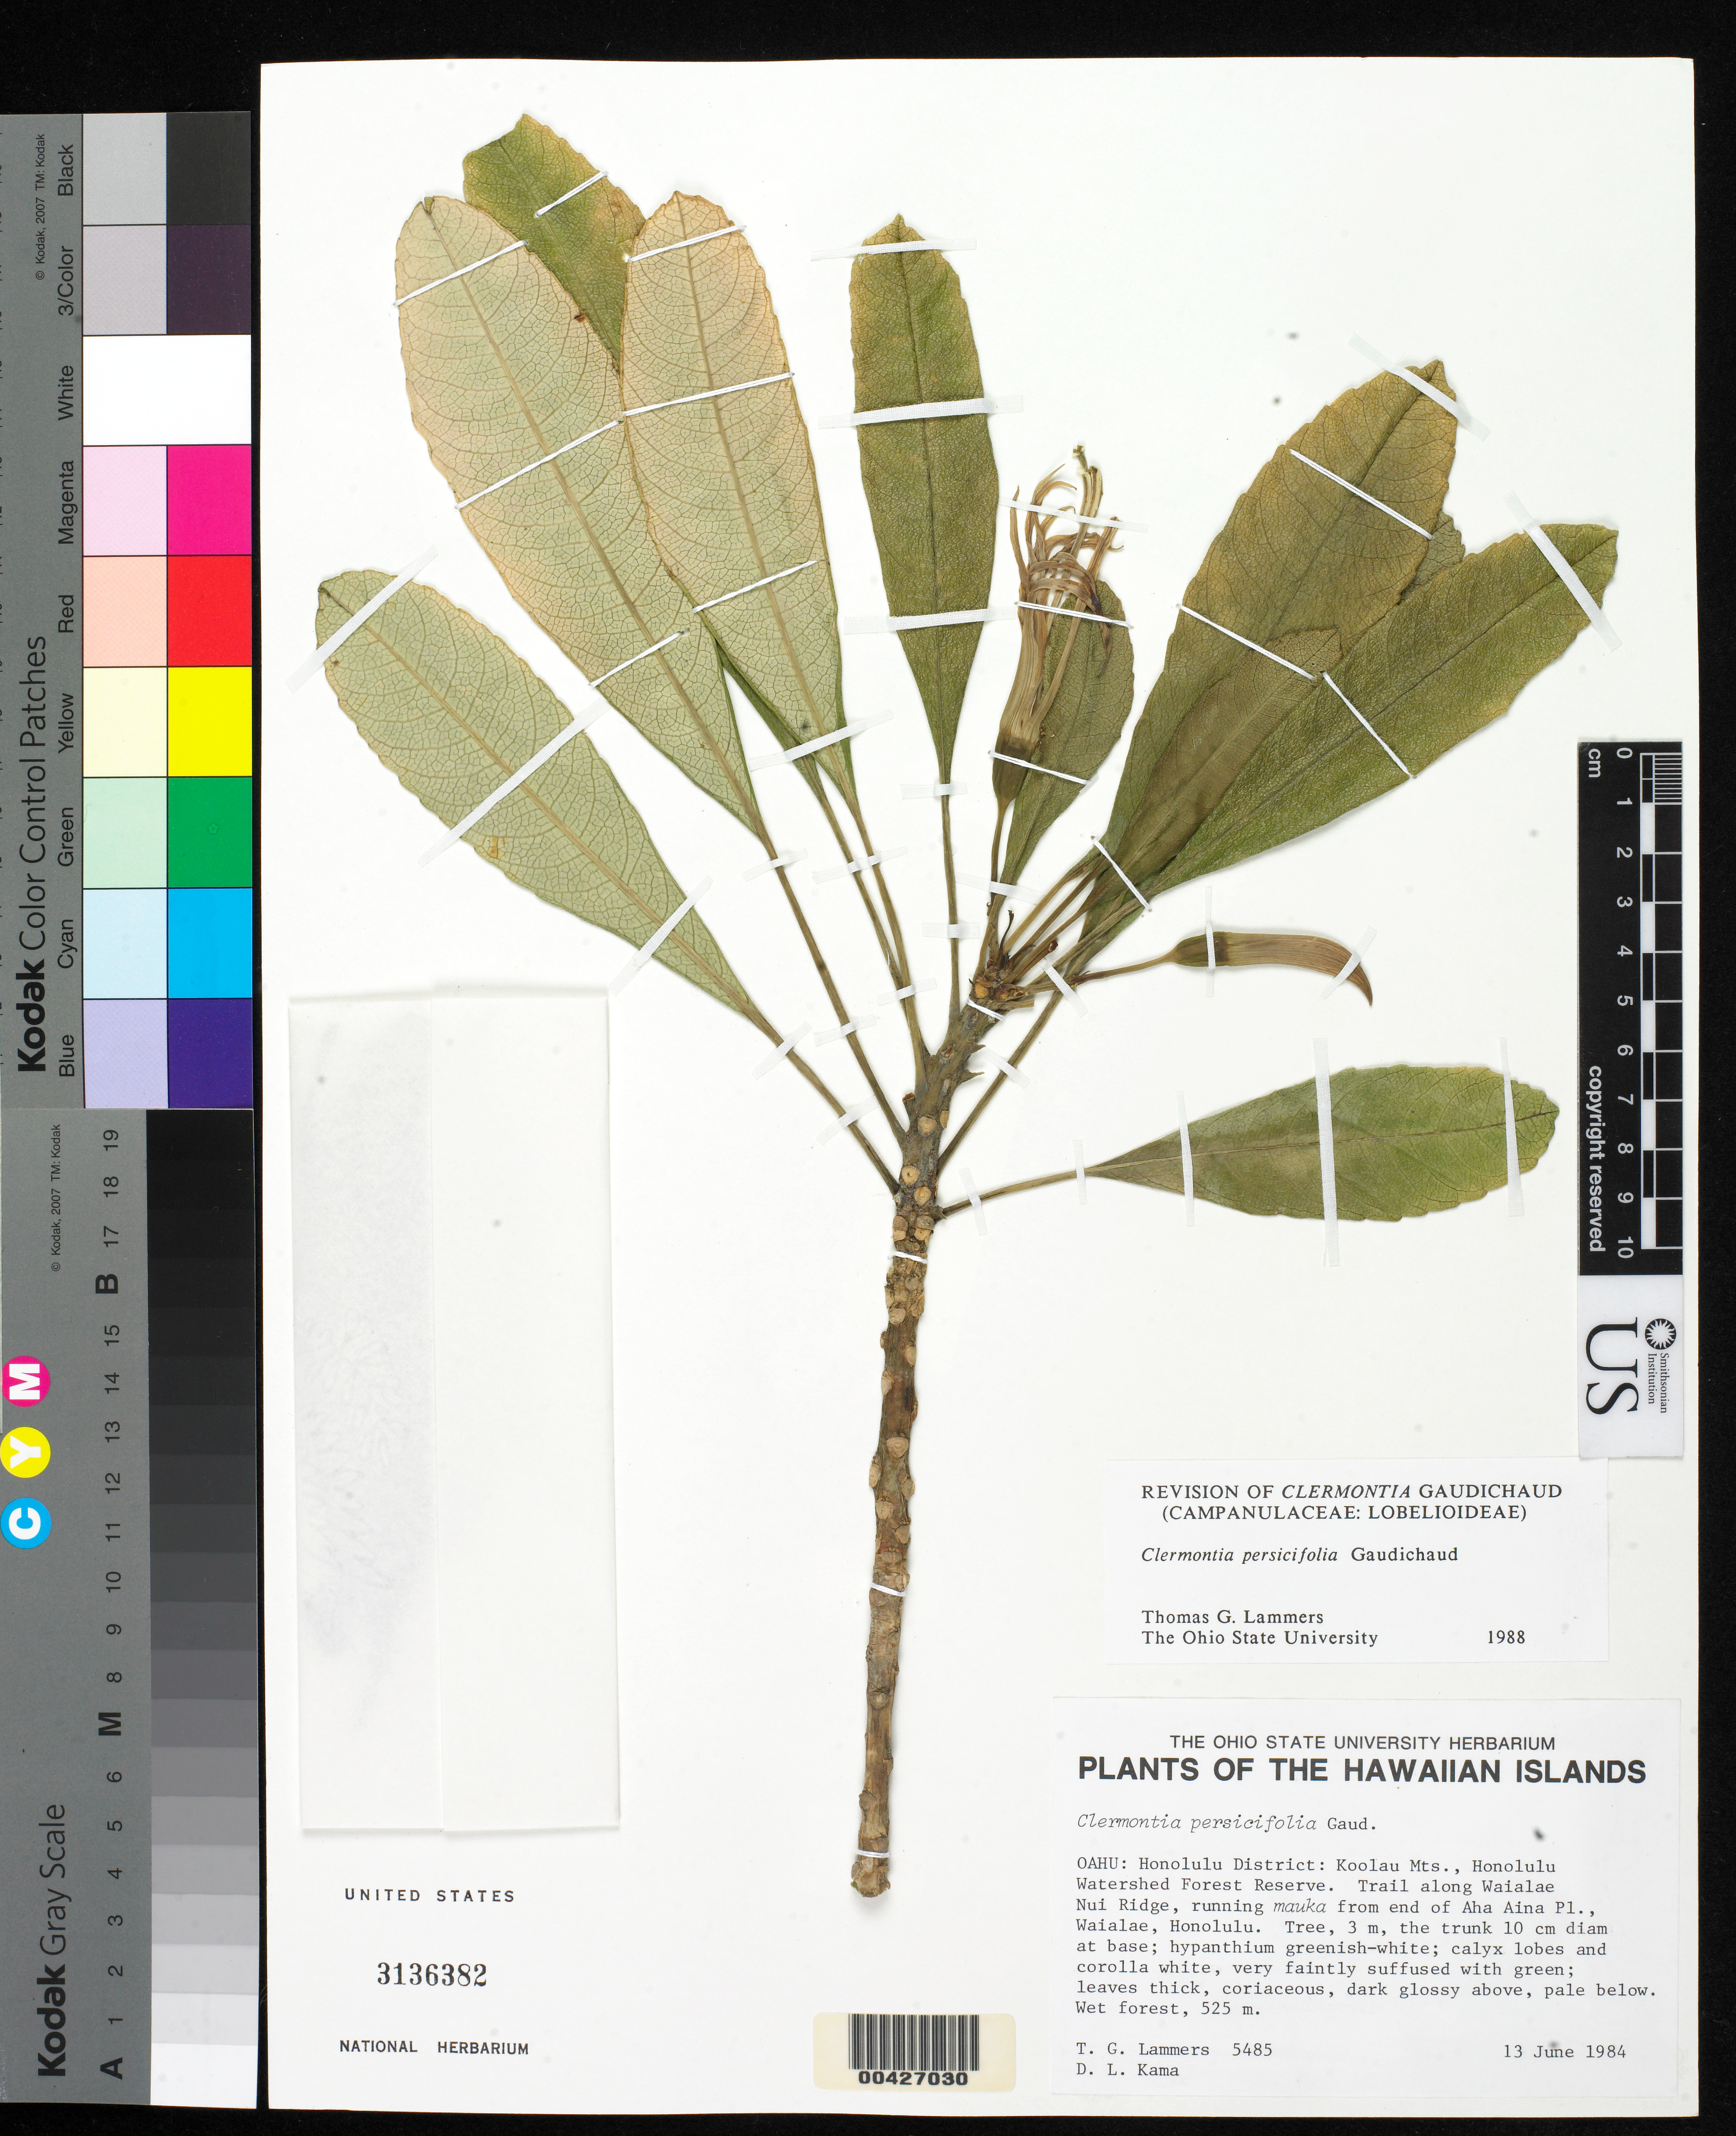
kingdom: Plantae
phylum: Tracheophyta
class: Magnoliopsida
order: Asterales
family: Campanulaceae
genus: Clermontia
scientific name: Clermontia persicifolia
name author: Gaudich.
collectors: T. G. Lammers & D. Kama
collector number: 5485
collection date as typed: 13 Jun 1984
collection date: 1984-06-13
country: United States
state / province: Hawaii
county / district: Honolulu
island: Oahu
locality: Honolulu District, Koolau Mountains, Honolulu Watershed Forest Reserve, Trail along Waialae Nui Ridge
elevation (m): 525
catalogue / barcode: US 3136382